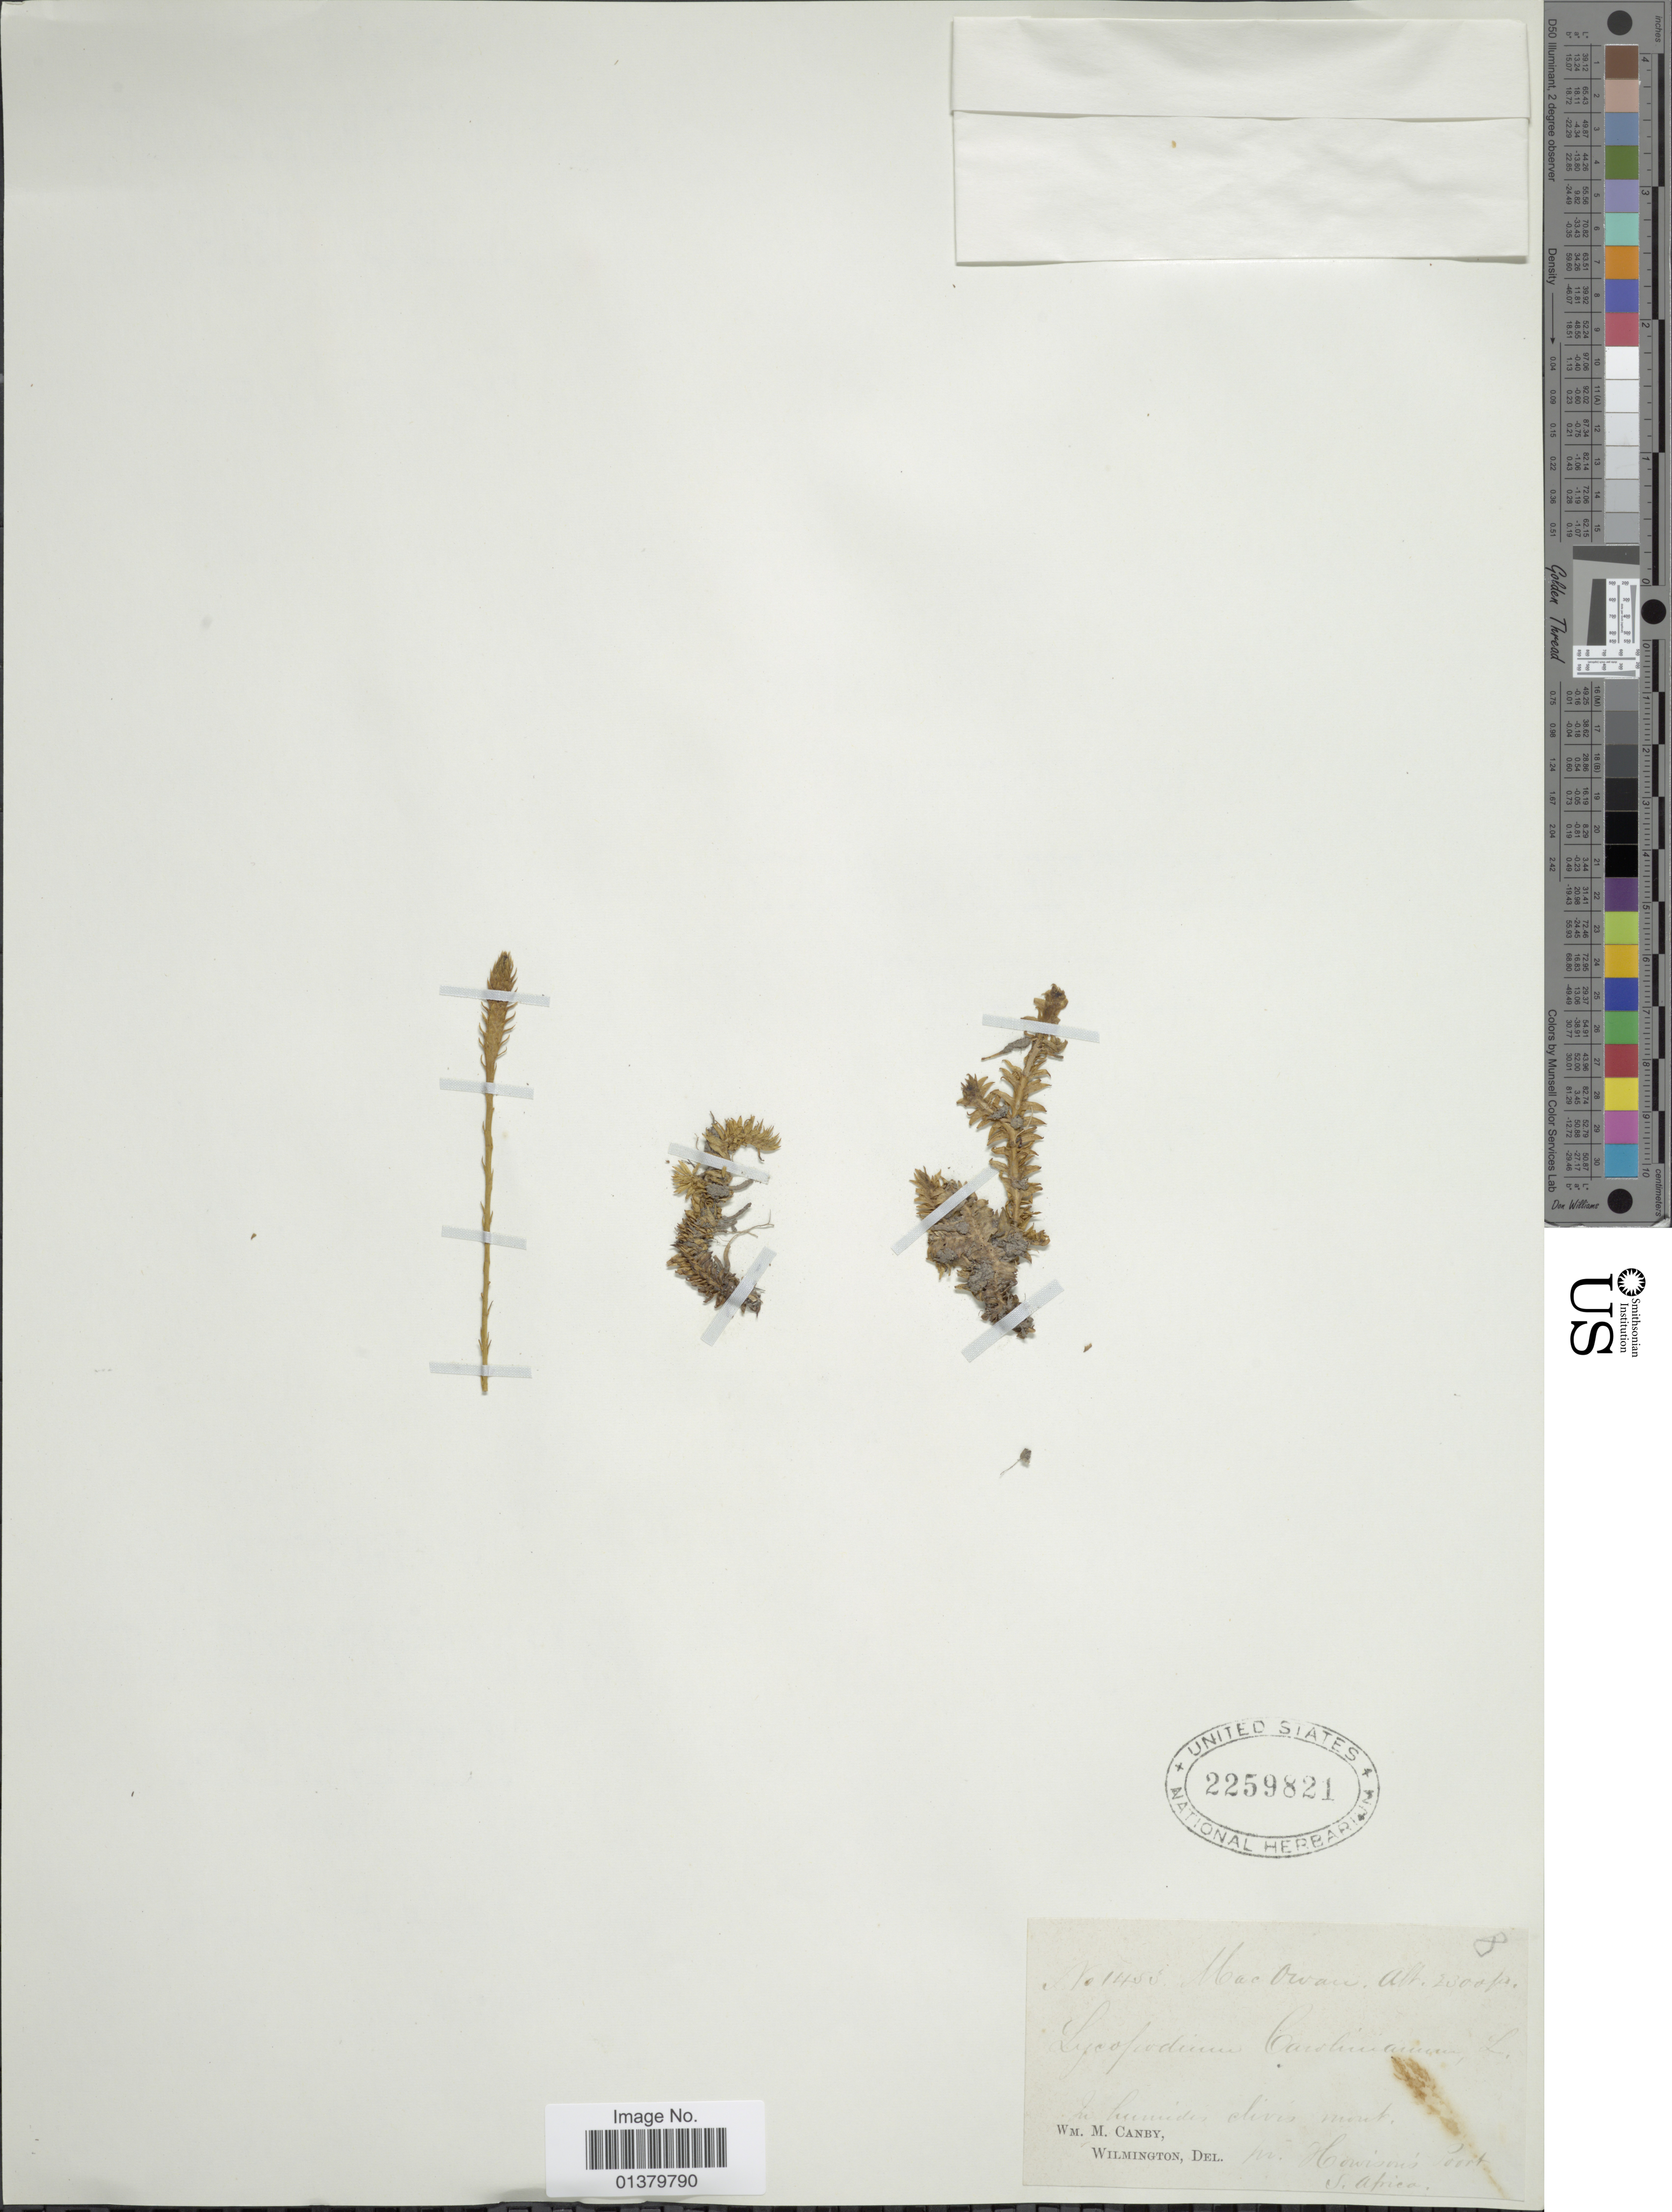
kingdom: Plantae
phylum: Tracheophyta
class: Lycopodiopsida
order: Lycopodiales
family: Lycopodiaceae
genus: Pseudolycopodiella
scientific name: Pseudolycopodiella caroliniana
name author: (L.) Holub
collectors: W. M. Canby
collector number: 1450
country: South Africa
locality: In humidis clivis mont pr Howison's Poort S Africa.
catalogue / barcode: US 2259821